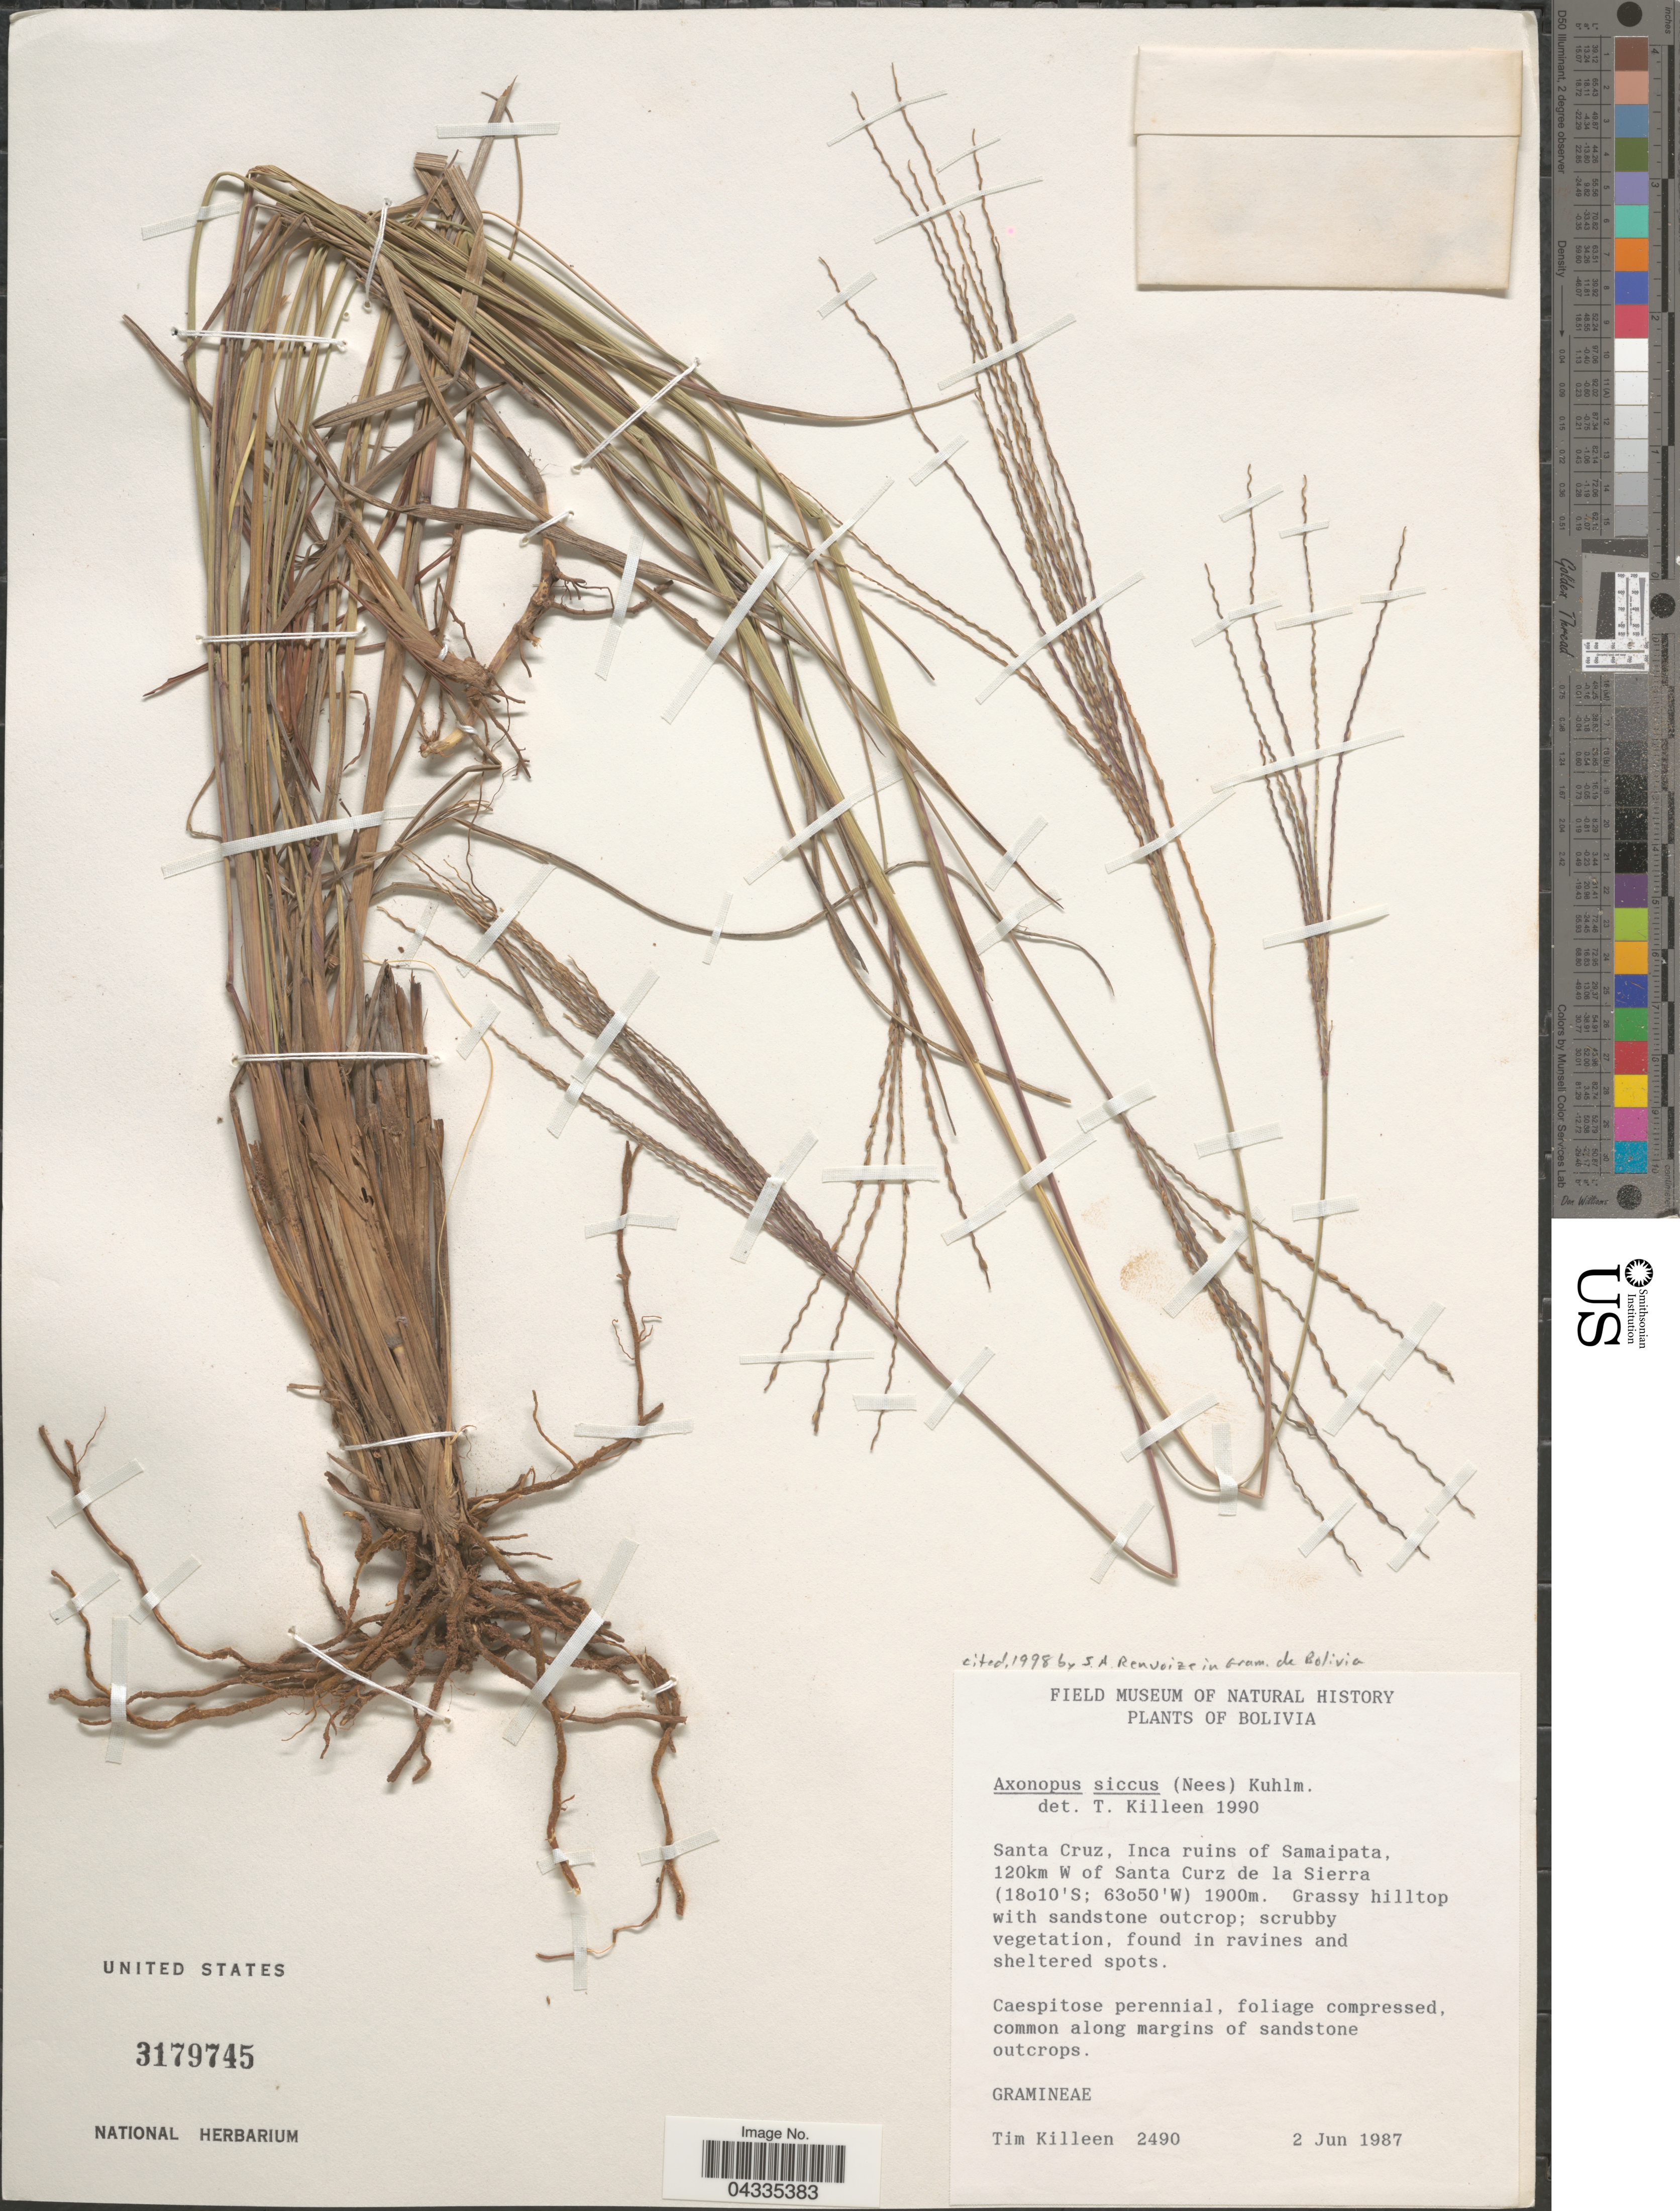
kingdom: Plantae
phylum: Tracheophyta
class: Liliopsida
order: Poales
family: Poaceae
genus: Axonopus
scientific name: Axonopus siccus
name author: (Nees) Kuhlm.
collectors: T. J. Killeen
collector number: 2490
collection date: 1987-06-02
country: Bolivia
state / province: Santa Cruz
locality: Inca ruins of Samaipata, 120km W of Santa Curz de la Sierra.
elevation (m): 1900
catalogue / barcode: US 3179745